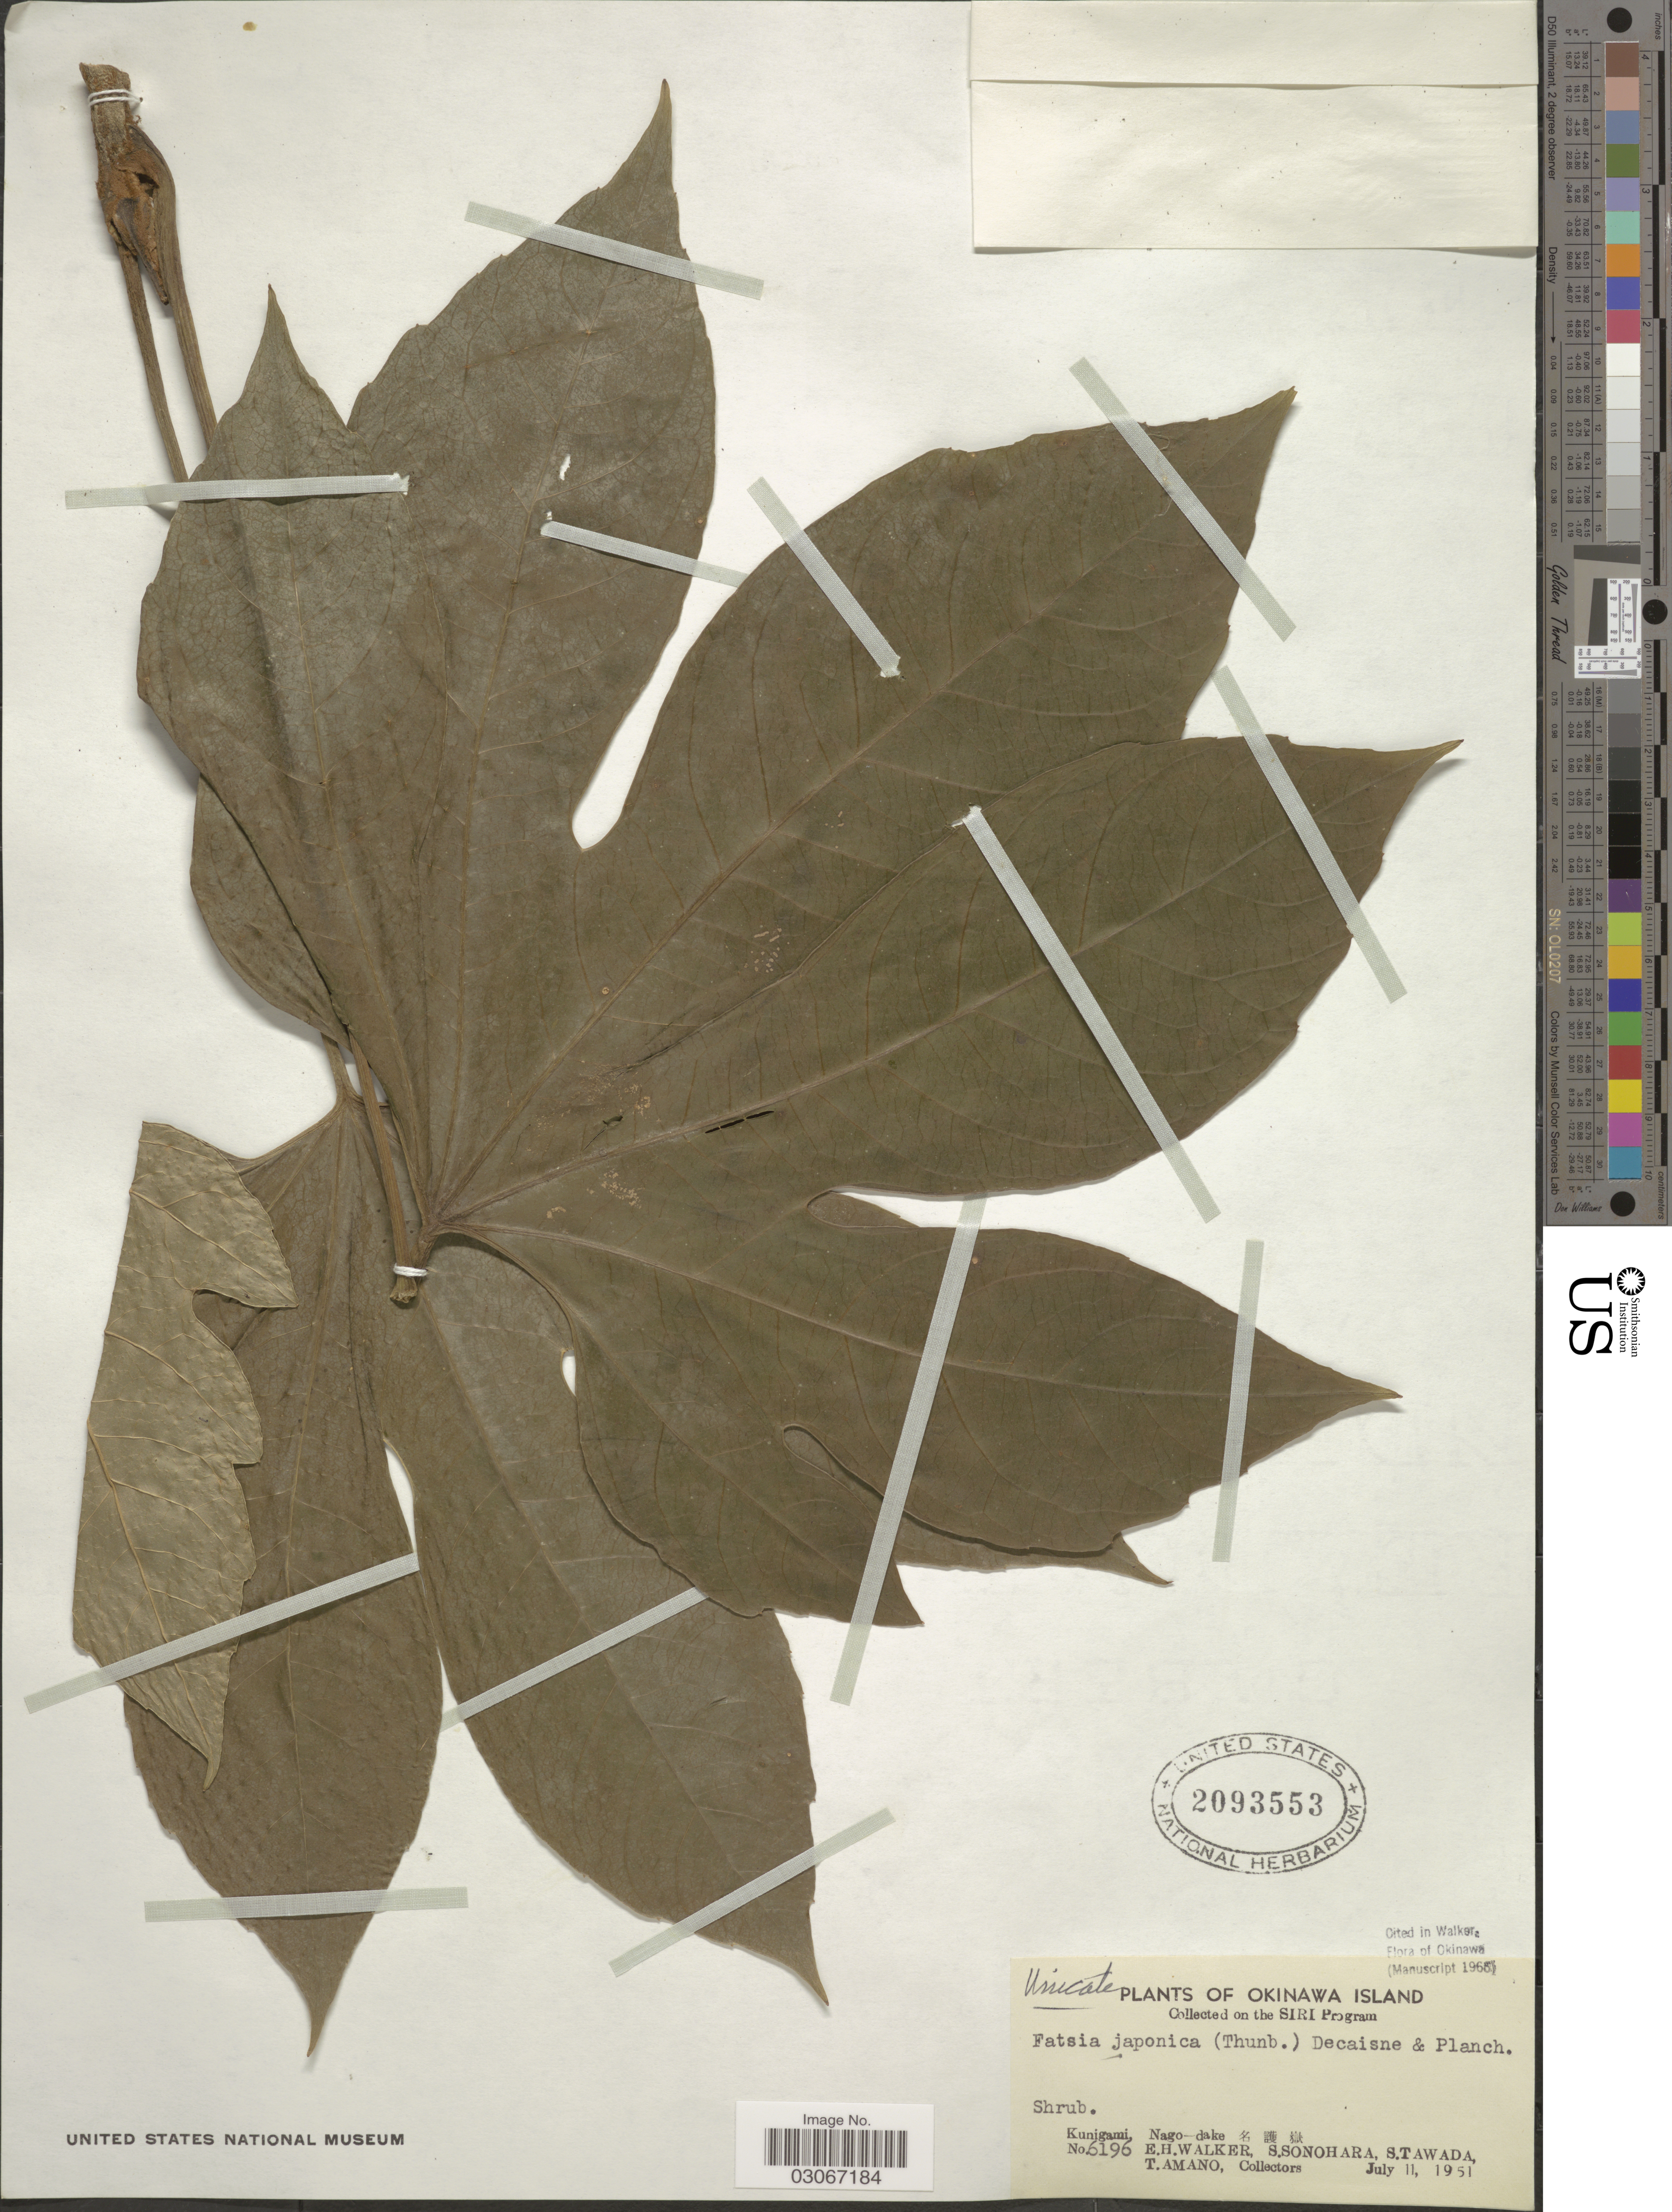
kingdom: Plantae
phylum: Tracheophyta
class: Magnoliopsida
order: Apiales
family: Araliaceae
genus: Fatsia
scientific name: Fatsia japonica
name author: (Thunb.) Decne. & Planch.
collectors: E. H. Walker, S. Sonohara, S. Tawada & T. Amano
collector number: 6196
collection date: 1951-07-11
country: Japan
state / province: Okinawa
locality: Okinawa Island. Kunigami, Nago-dake X.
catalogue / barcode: US 2093553